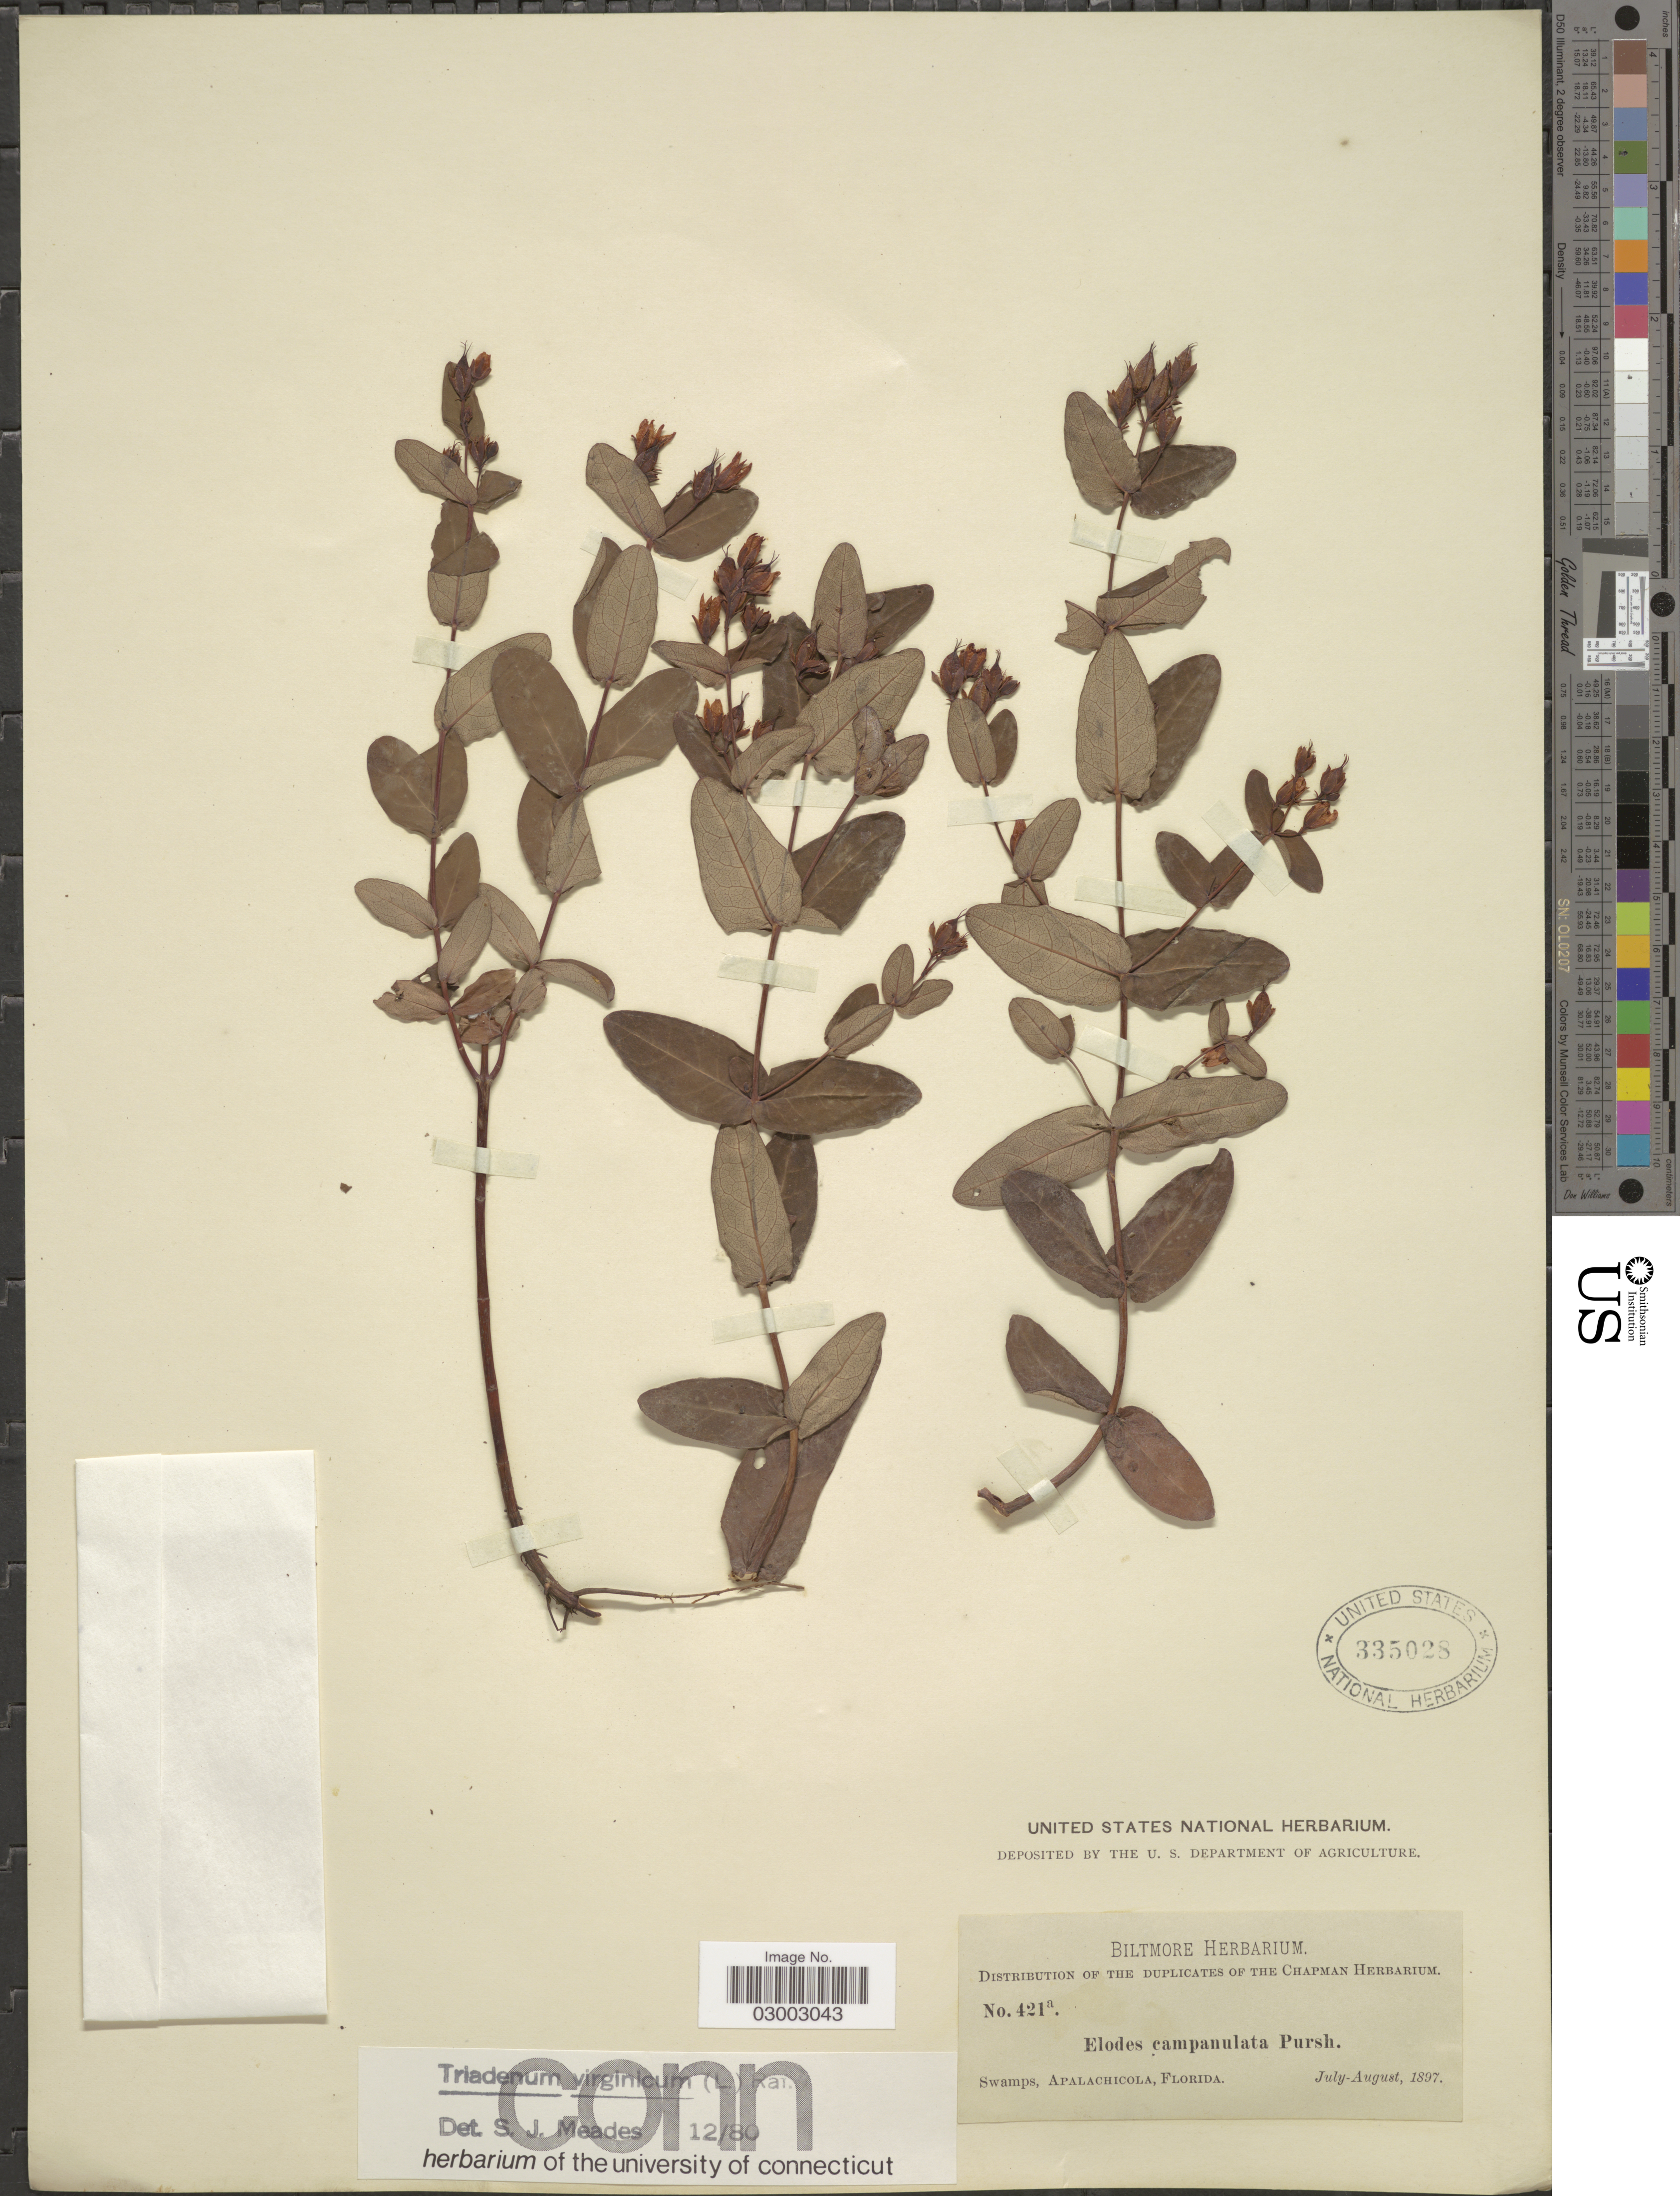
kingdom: Plantae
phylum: Tracheophyta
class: Magnoliopsida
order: Malpighiales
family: Hypericaceae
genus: Hypericum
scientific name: Hypericum virginicum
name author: L.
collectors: ex herb. Biltmore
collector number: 421a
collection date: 1897-07/1897-08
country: United States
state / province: Florida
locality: Swamps, Apalachicola.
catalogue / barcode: US 335028